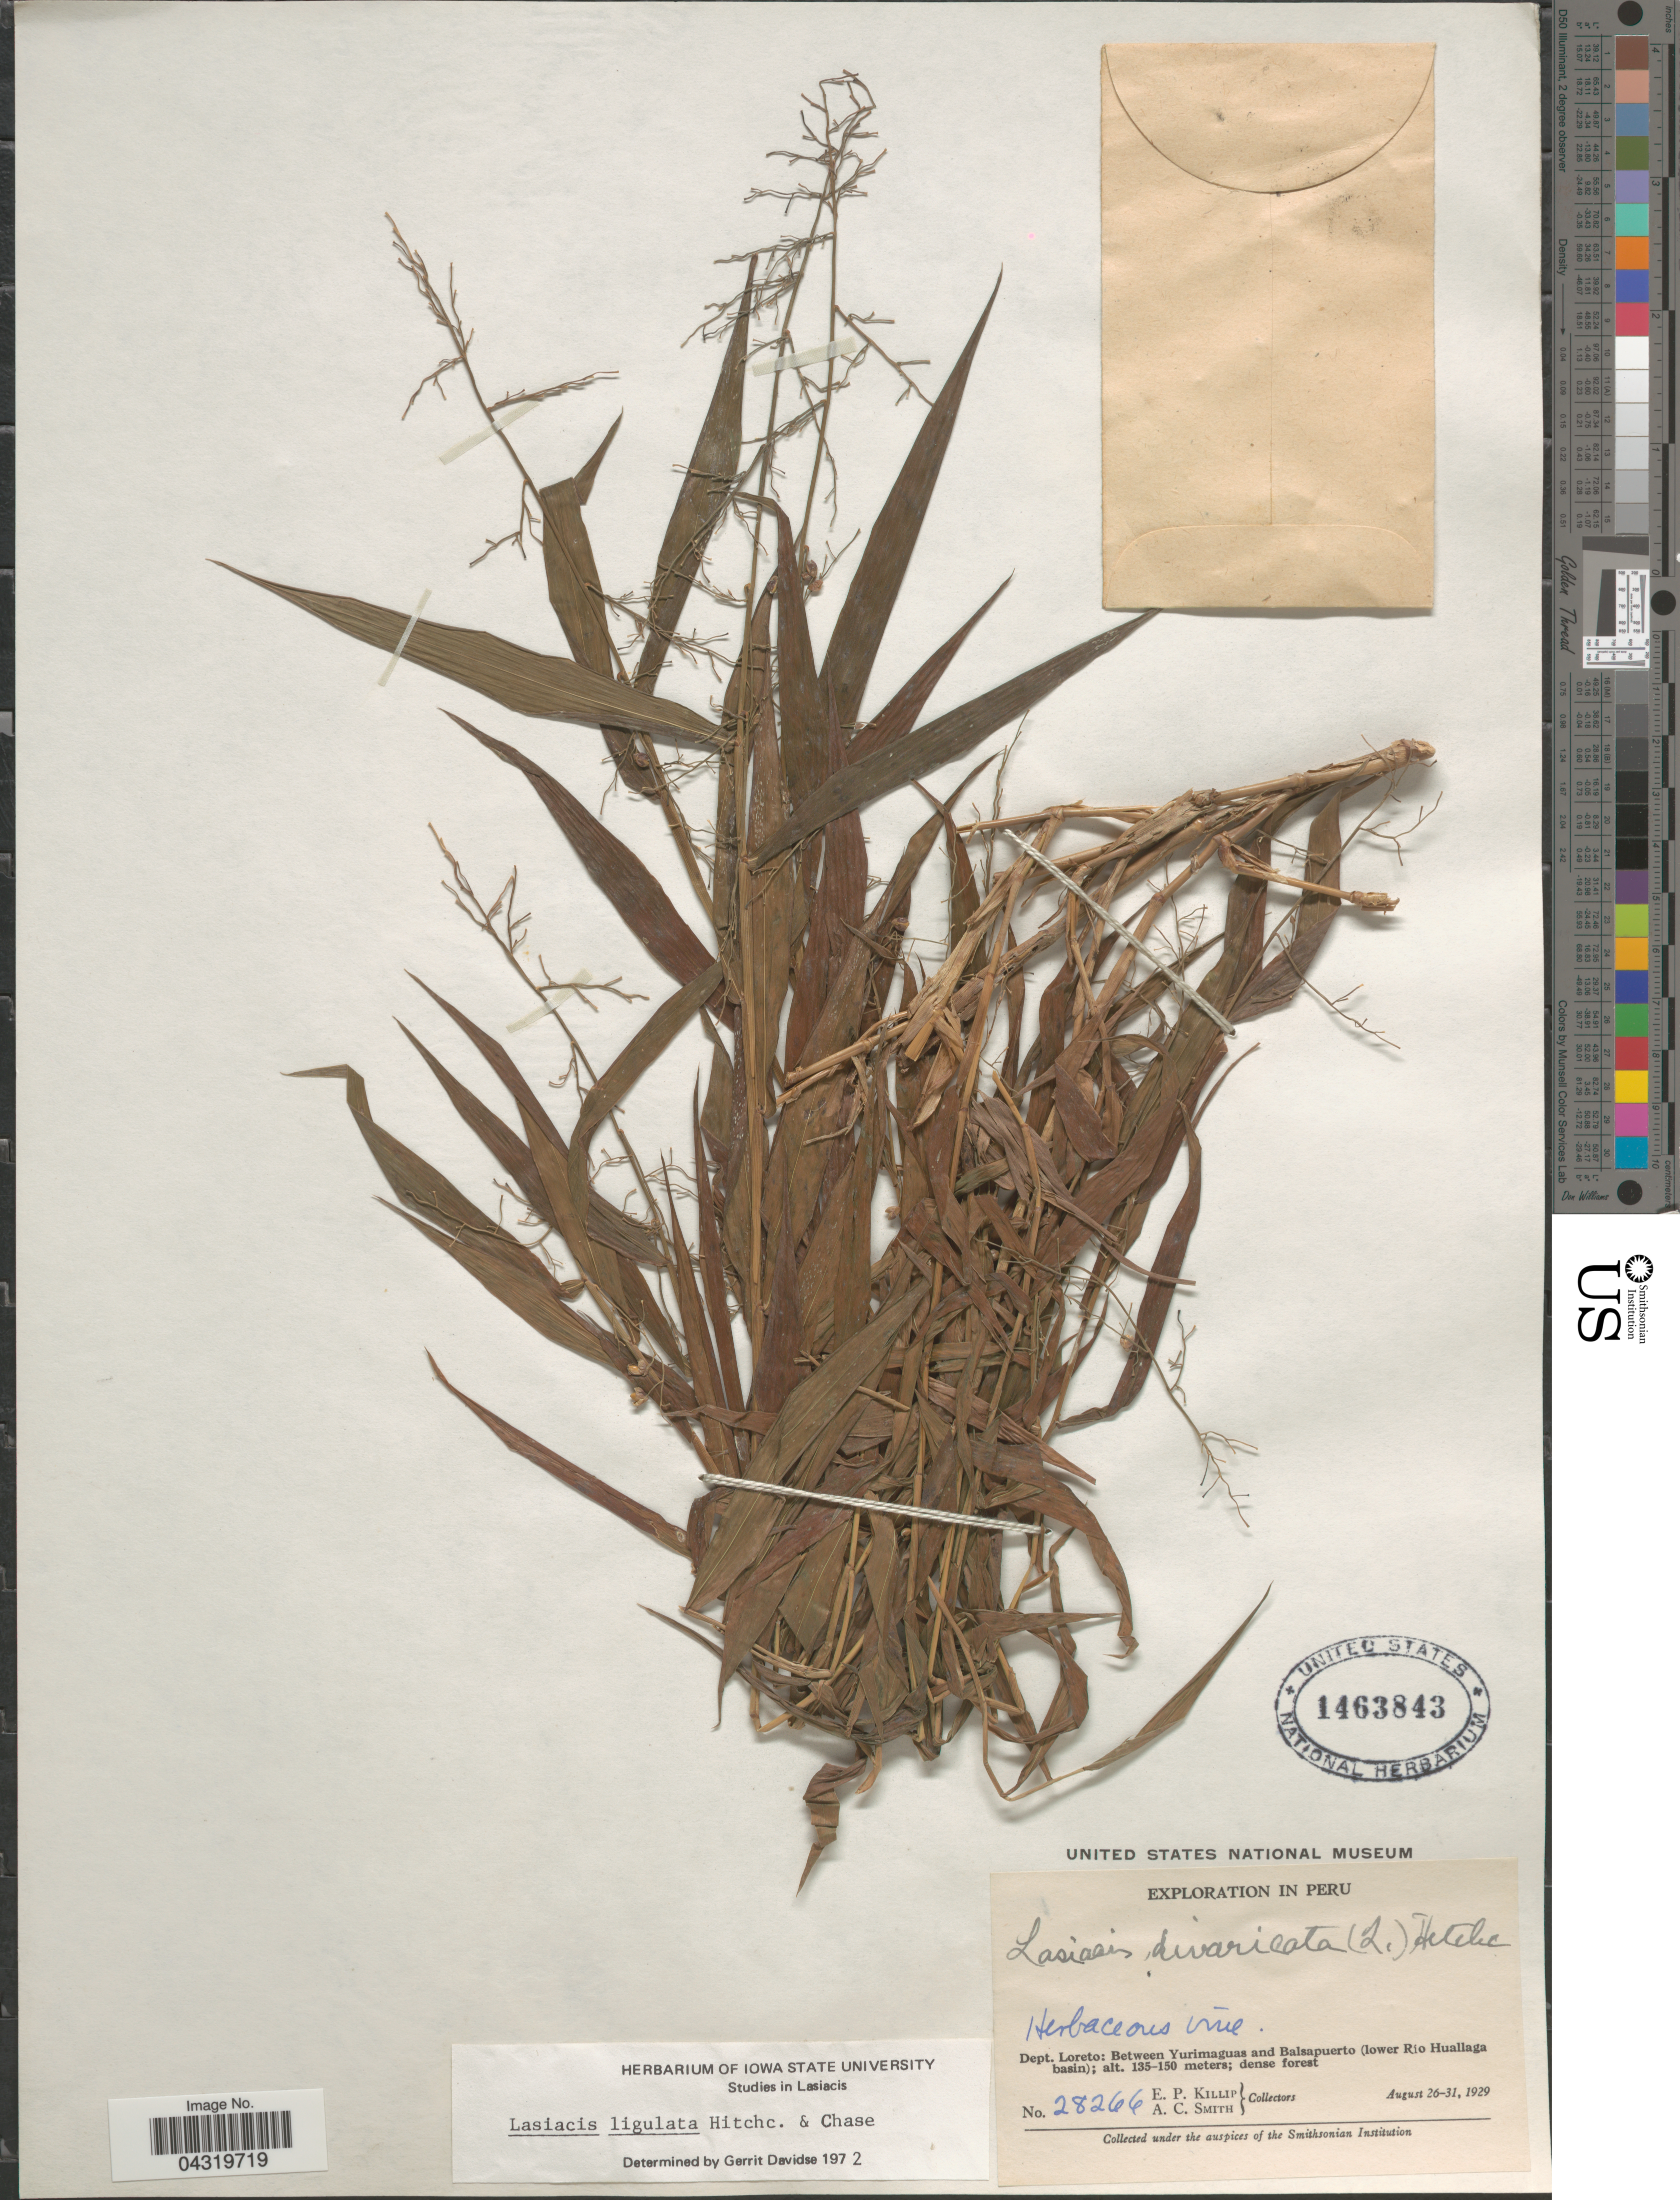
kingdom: Plantae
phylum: Tracheophyta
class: Liliopsida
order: Poales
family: Poaceae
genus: Lasiacis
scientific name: Lasiacis ligulata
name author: Hitchc. & Chase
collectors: E. P. Killip & A. C. Smith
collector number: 28266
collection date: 1929-08-26/1929-08-31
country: Peru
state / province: Loreto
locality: Exploration in Peru. Dept. Loreto: Between Yurimaguas and Balsapuerto (lower Río Huallaga basin).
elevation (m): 135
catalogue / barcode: US 1463843